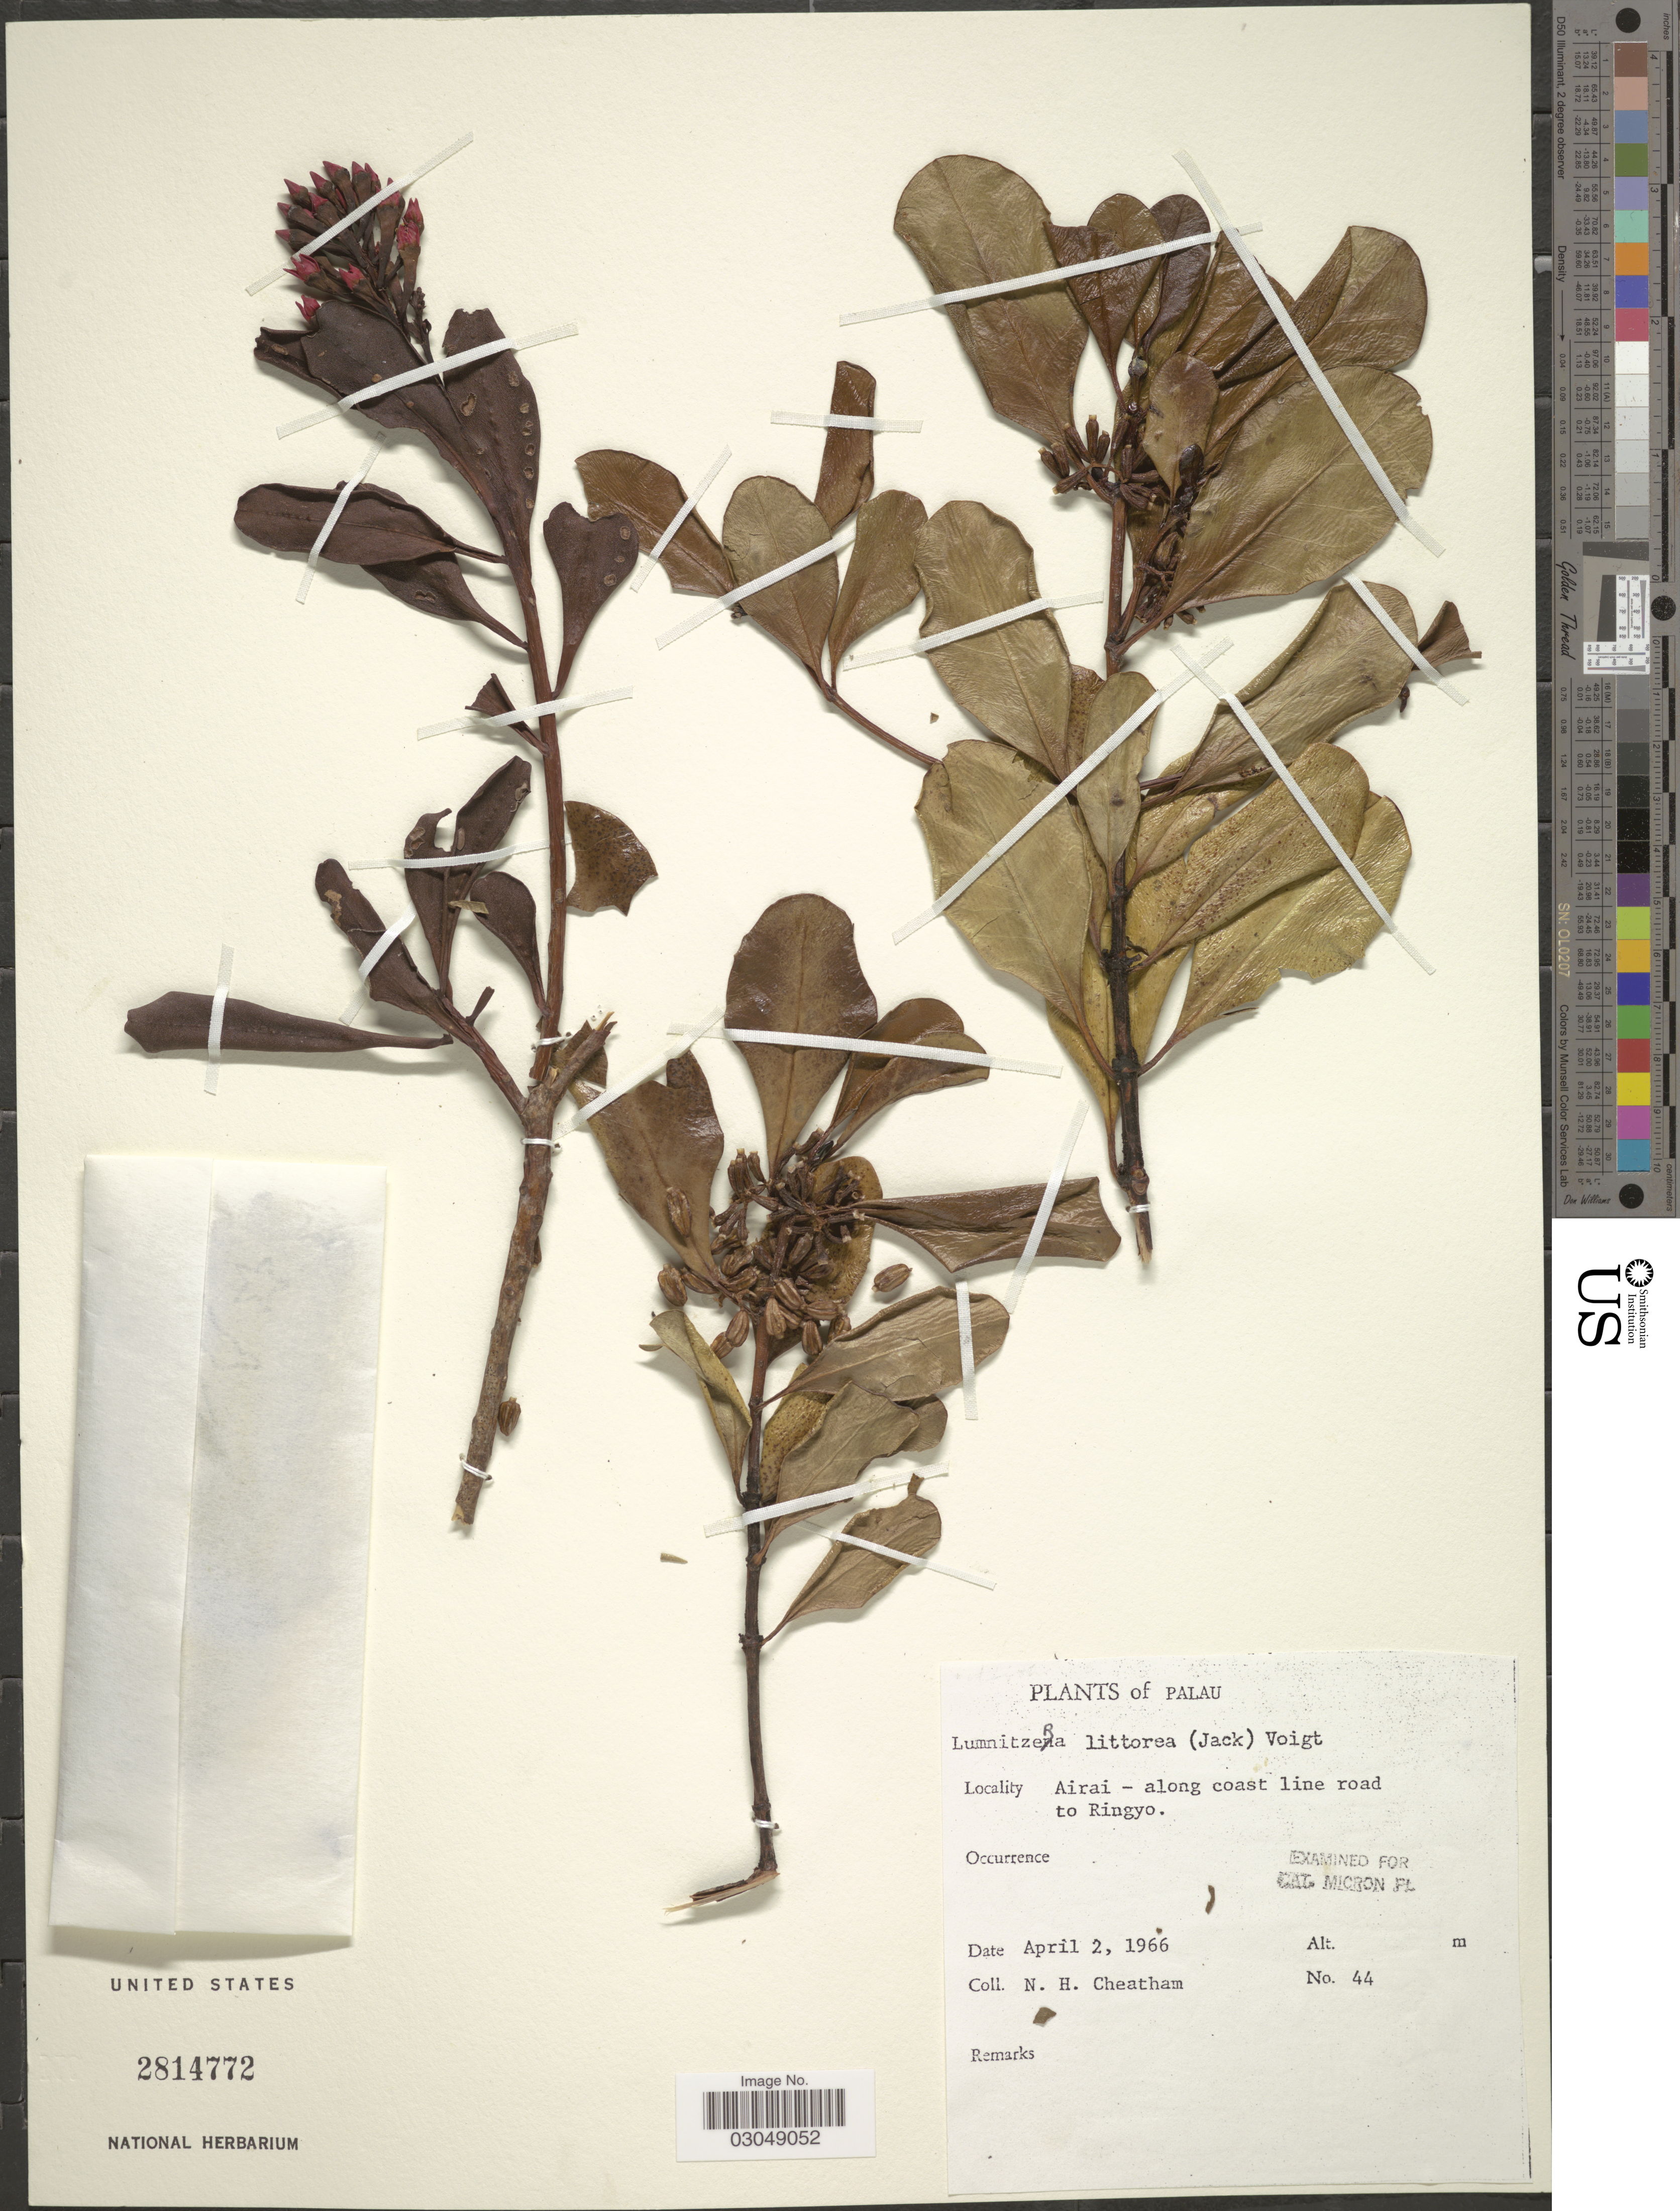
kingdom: Plantae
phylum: Tracheophyta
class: Magnoliopsida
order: Myrtales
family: Combretaceae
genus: Lumnitzera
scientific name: Lumnitzera littorea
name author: (Jack) Voight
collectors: N. H. Cheatham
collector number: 44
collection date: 1966-04-02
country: Palau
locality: Airai - along coast line road to Ringyo.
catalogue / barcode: US 2814772